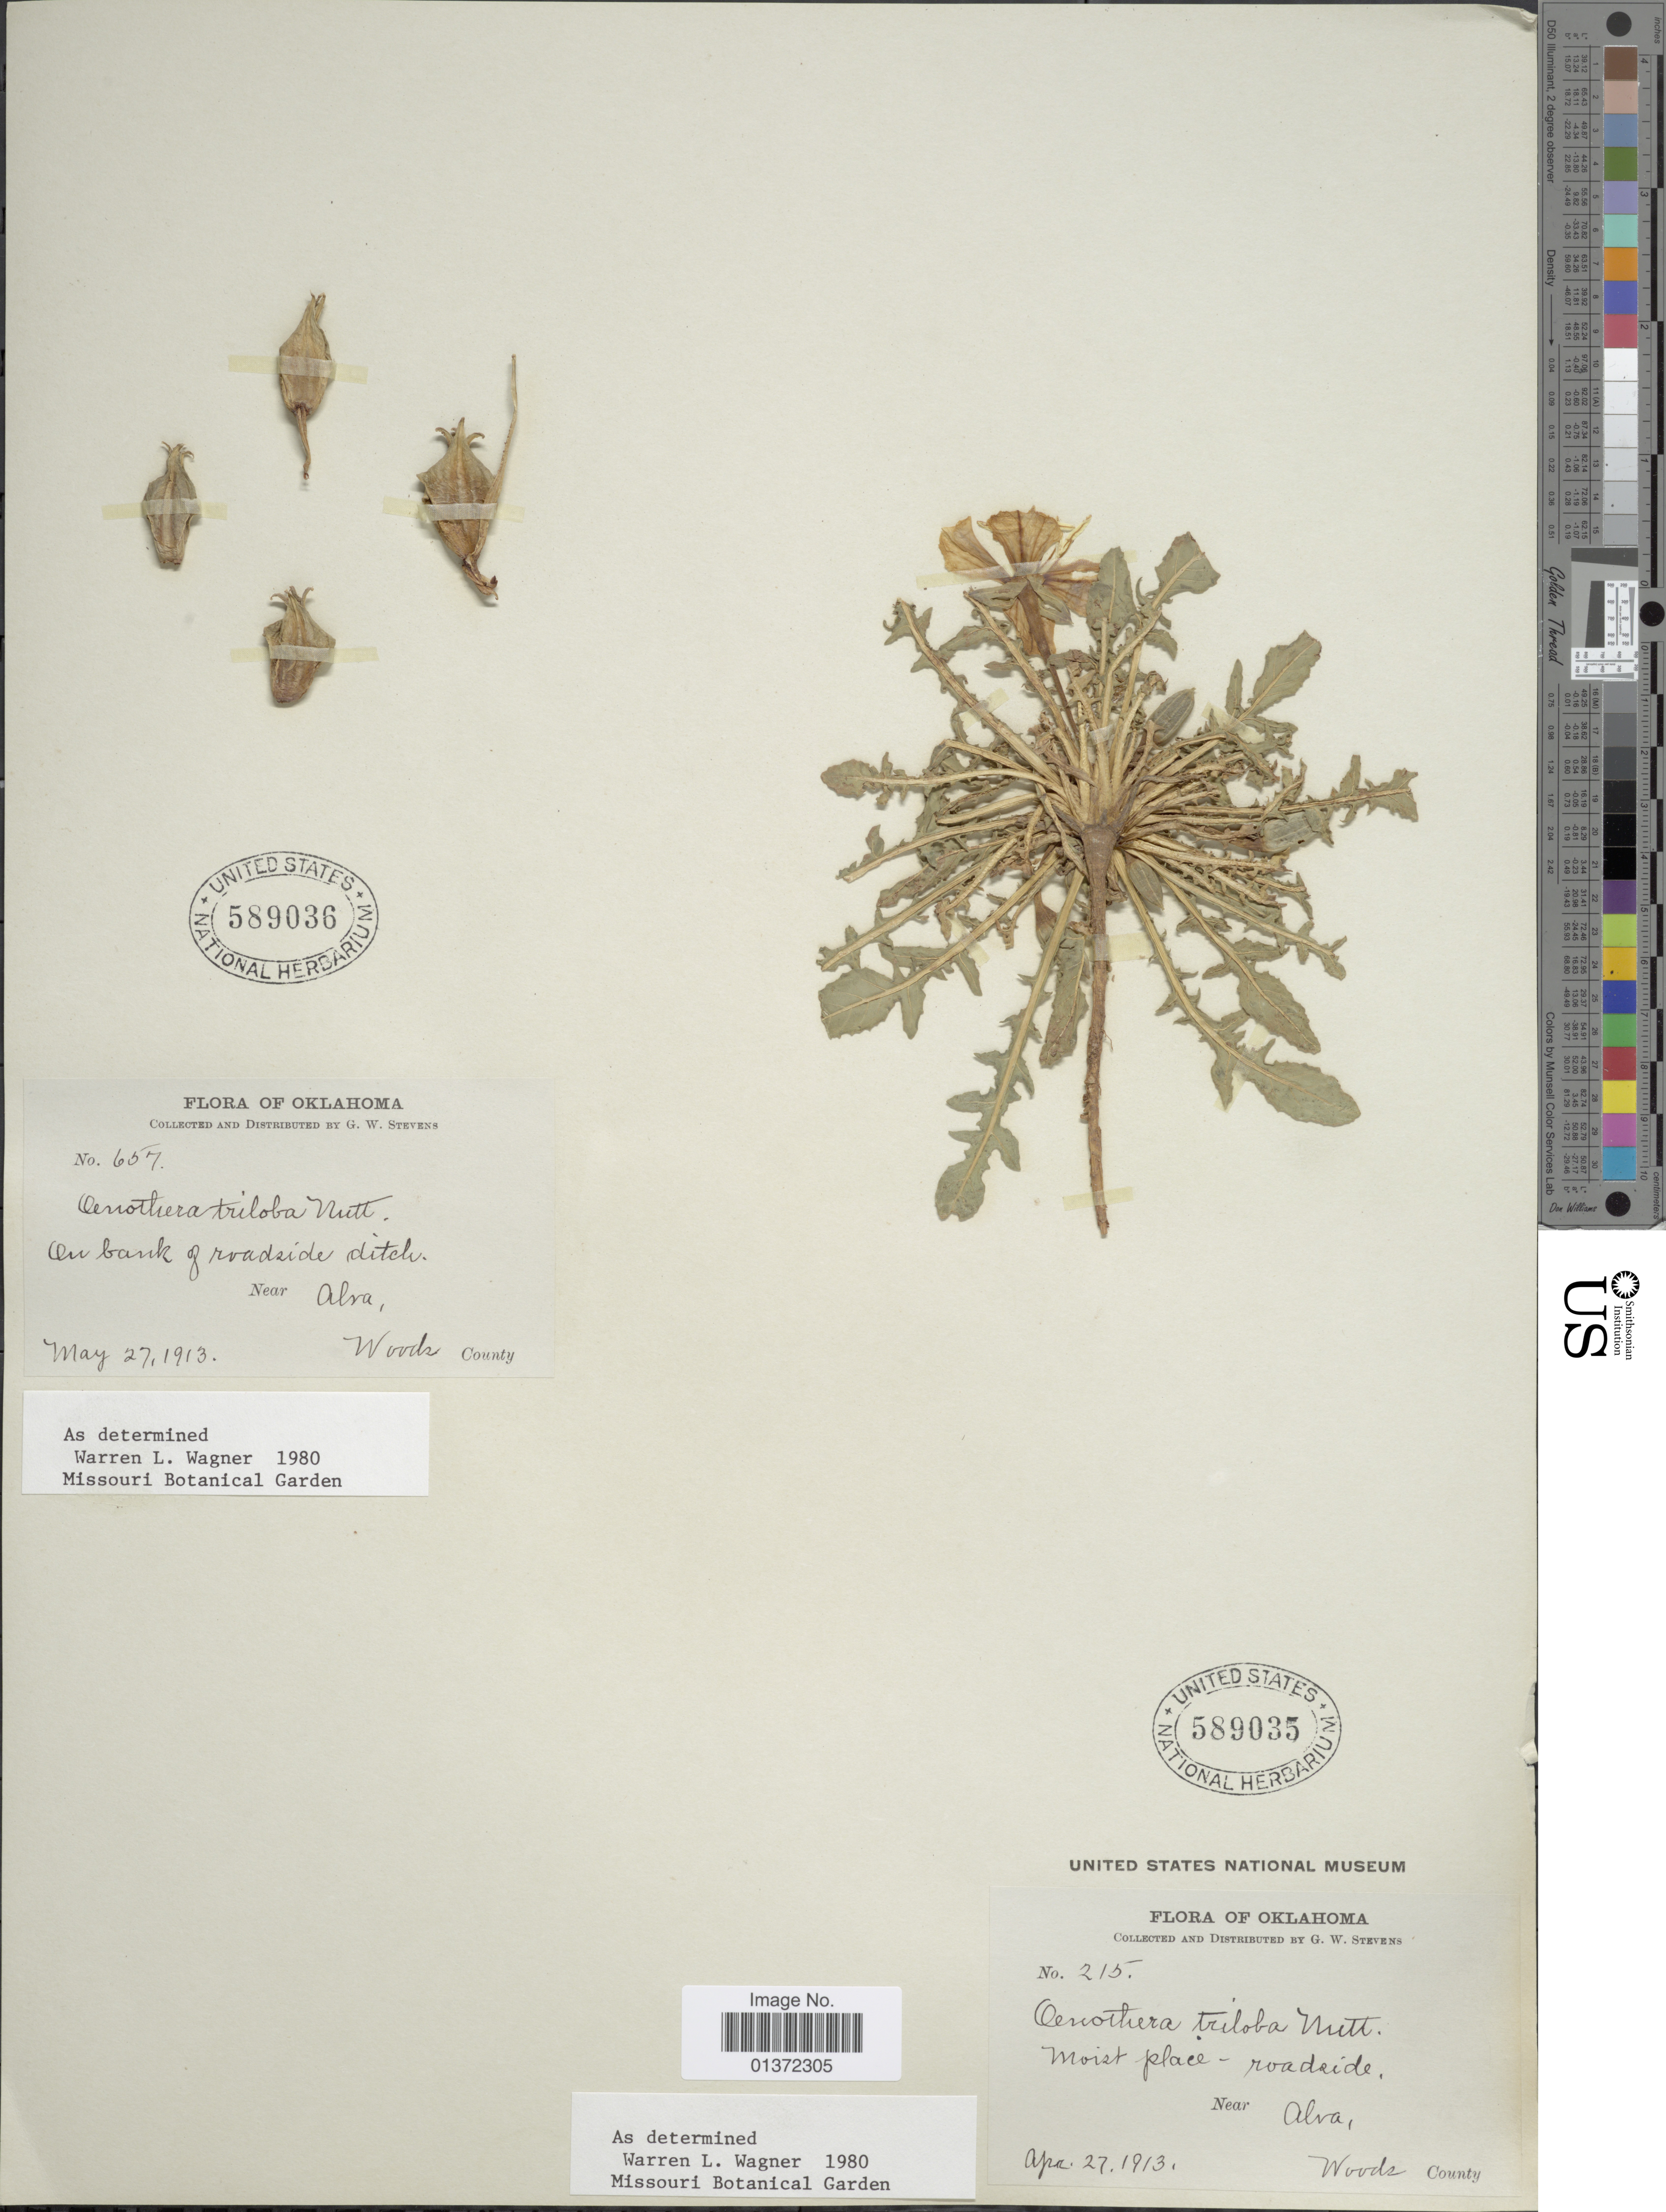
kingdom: Plantae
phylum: Tracheophyta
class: Magnoliopsida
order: Myrtales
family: Onagraceae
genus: Oenothera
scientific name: Oenothera triloba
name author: Nutt.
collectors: G. W. Stevens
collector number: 657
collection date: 1913-05-27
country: United States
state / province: Oklahoma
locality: Near Alva, Woods County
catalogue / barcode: US 589036-2